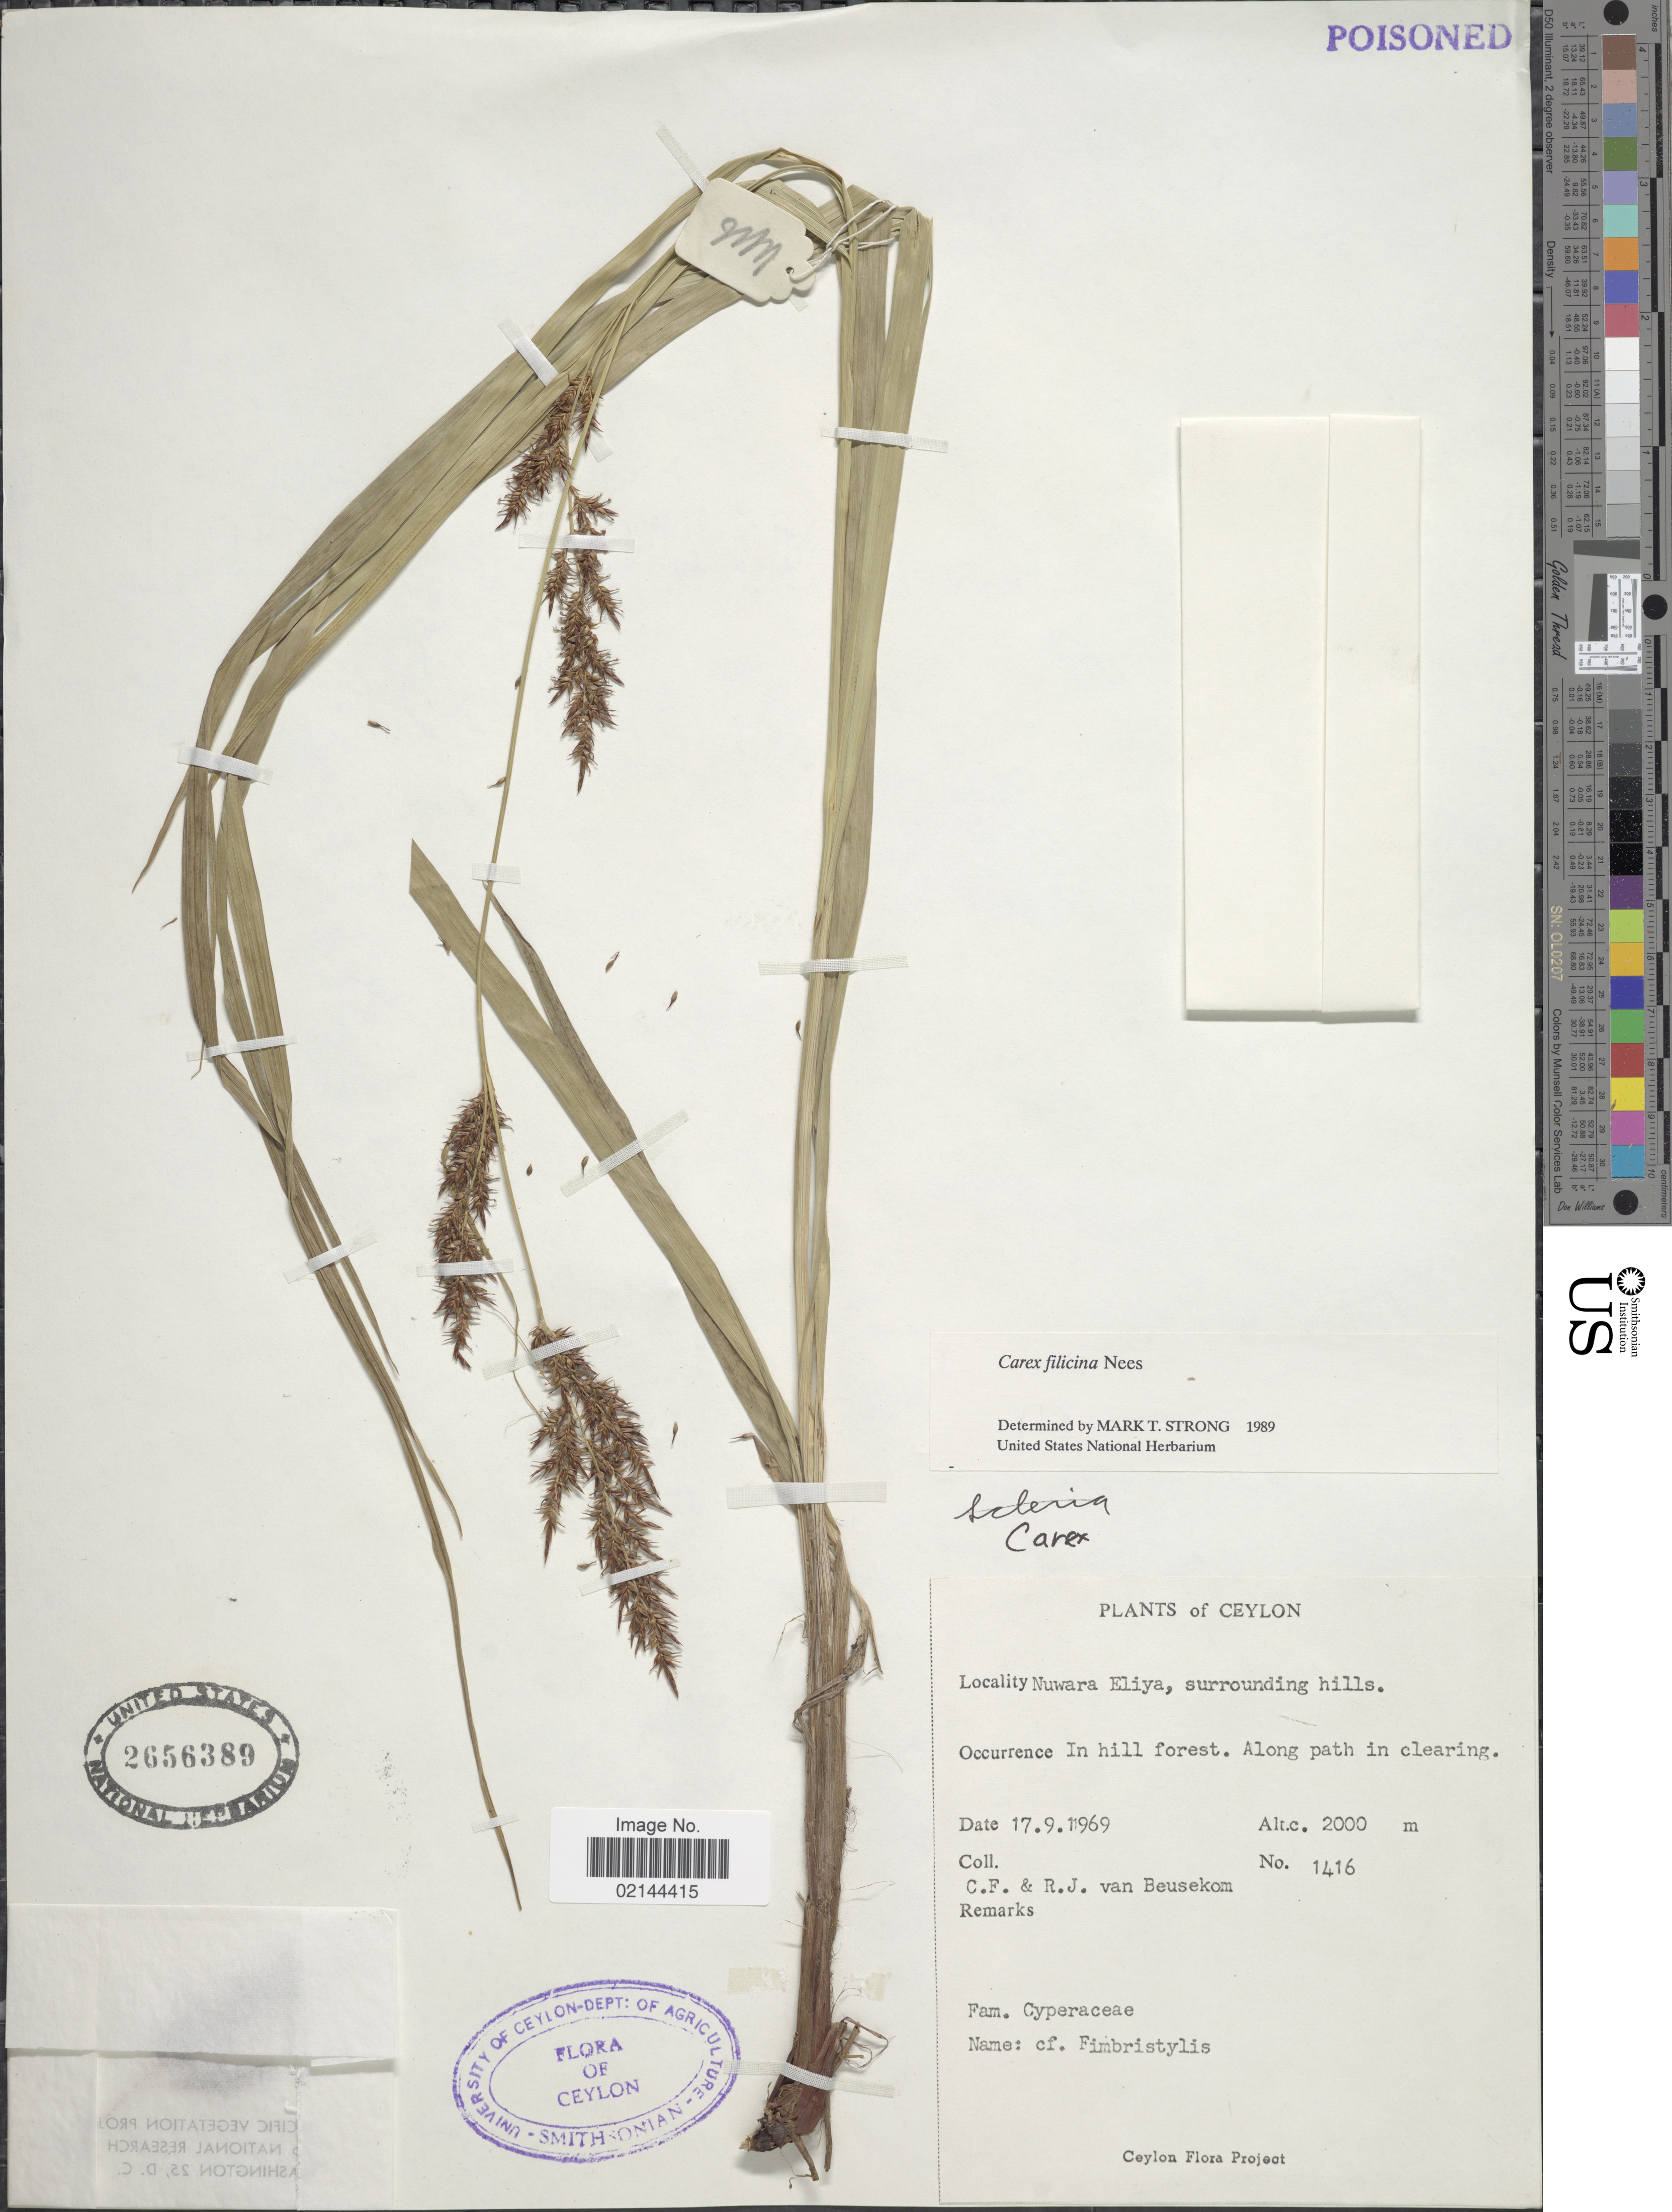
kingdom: Plantae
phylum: Tracheophyta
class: Liliopsida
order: Poales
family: Cyperaceae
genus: Carex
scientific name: Carex filicina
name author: Nees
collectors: C. F. Beusekom & R. Van Beusekom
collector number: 1416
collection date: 1969-09-17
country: Sri Lanka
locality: Ceylon. Nuwara Eliya, surrounding hills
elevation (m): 2000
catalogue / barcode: US 2656389